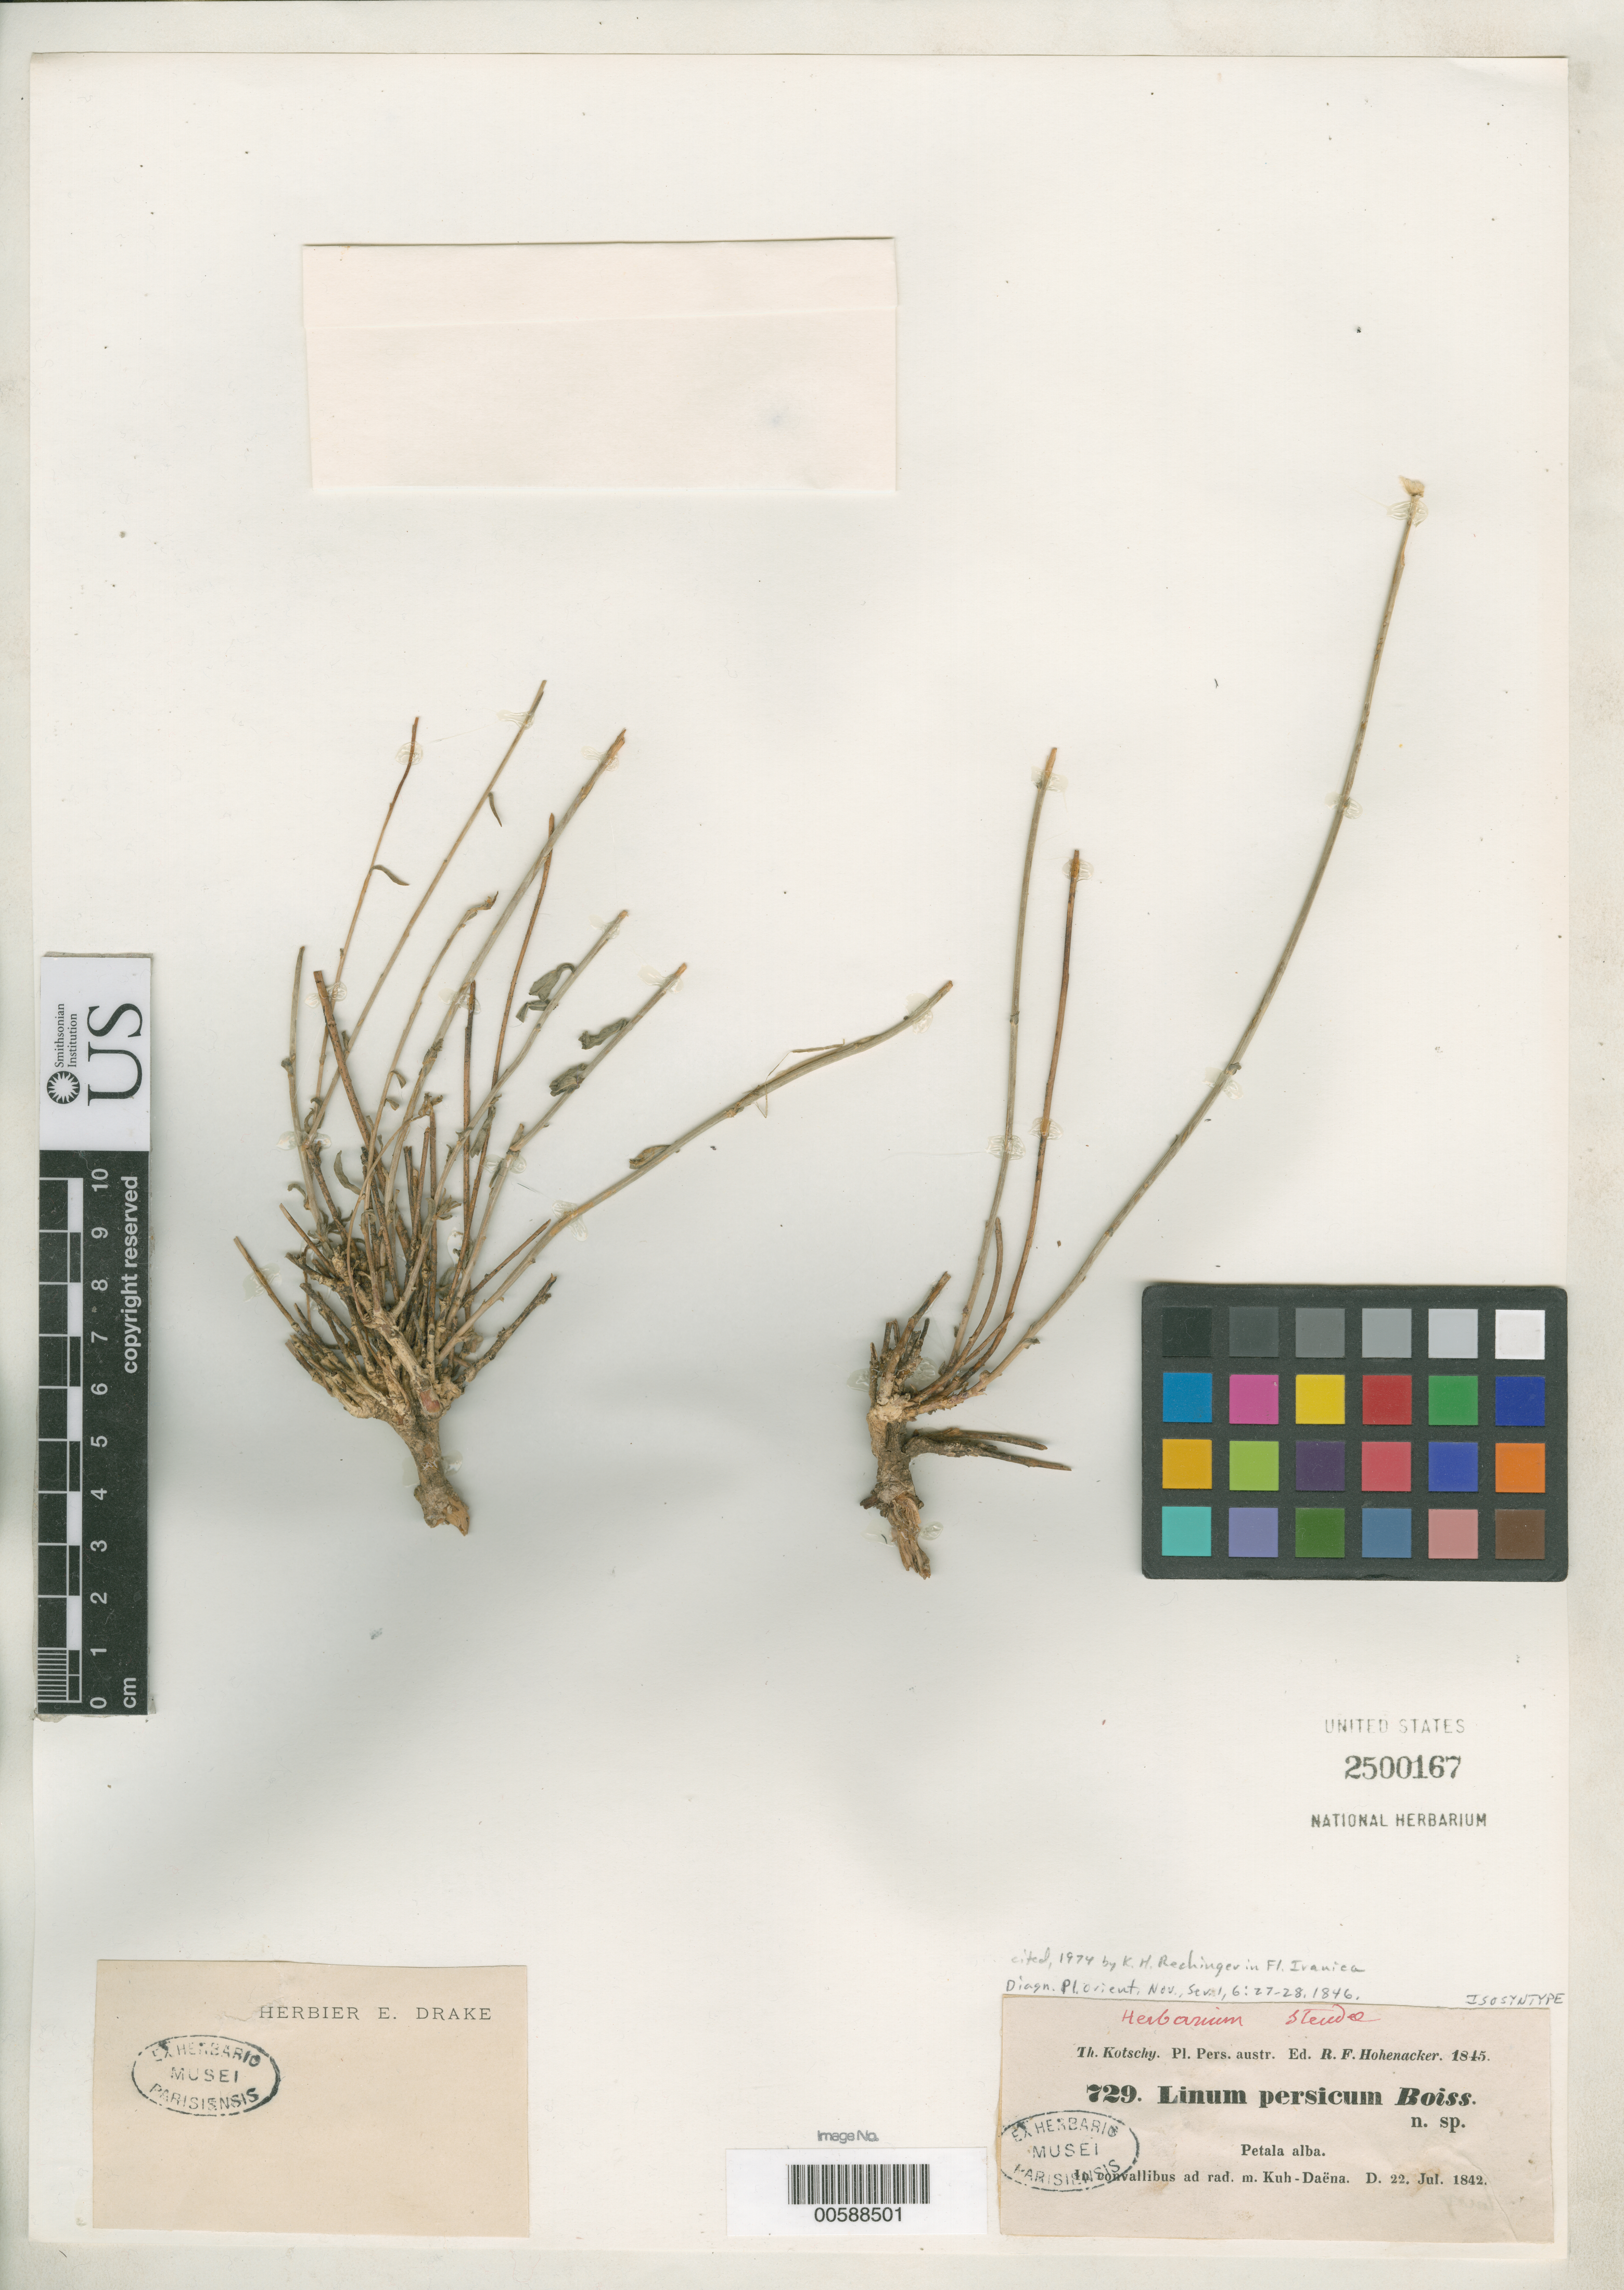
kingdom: Plantae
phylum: Tracheophyta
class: Magnoliopsida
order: Malpighiales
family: Linaceae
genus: Linum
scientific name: Linum persicum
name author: Boiss.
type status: Isosyntype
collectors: K. G. Kotschy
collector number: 729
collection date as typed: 22 Jul 1842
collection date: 1842-07-22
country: Iran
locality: In convallibus ad rad. m. Kuh-Daena.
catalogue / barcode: US 2500167